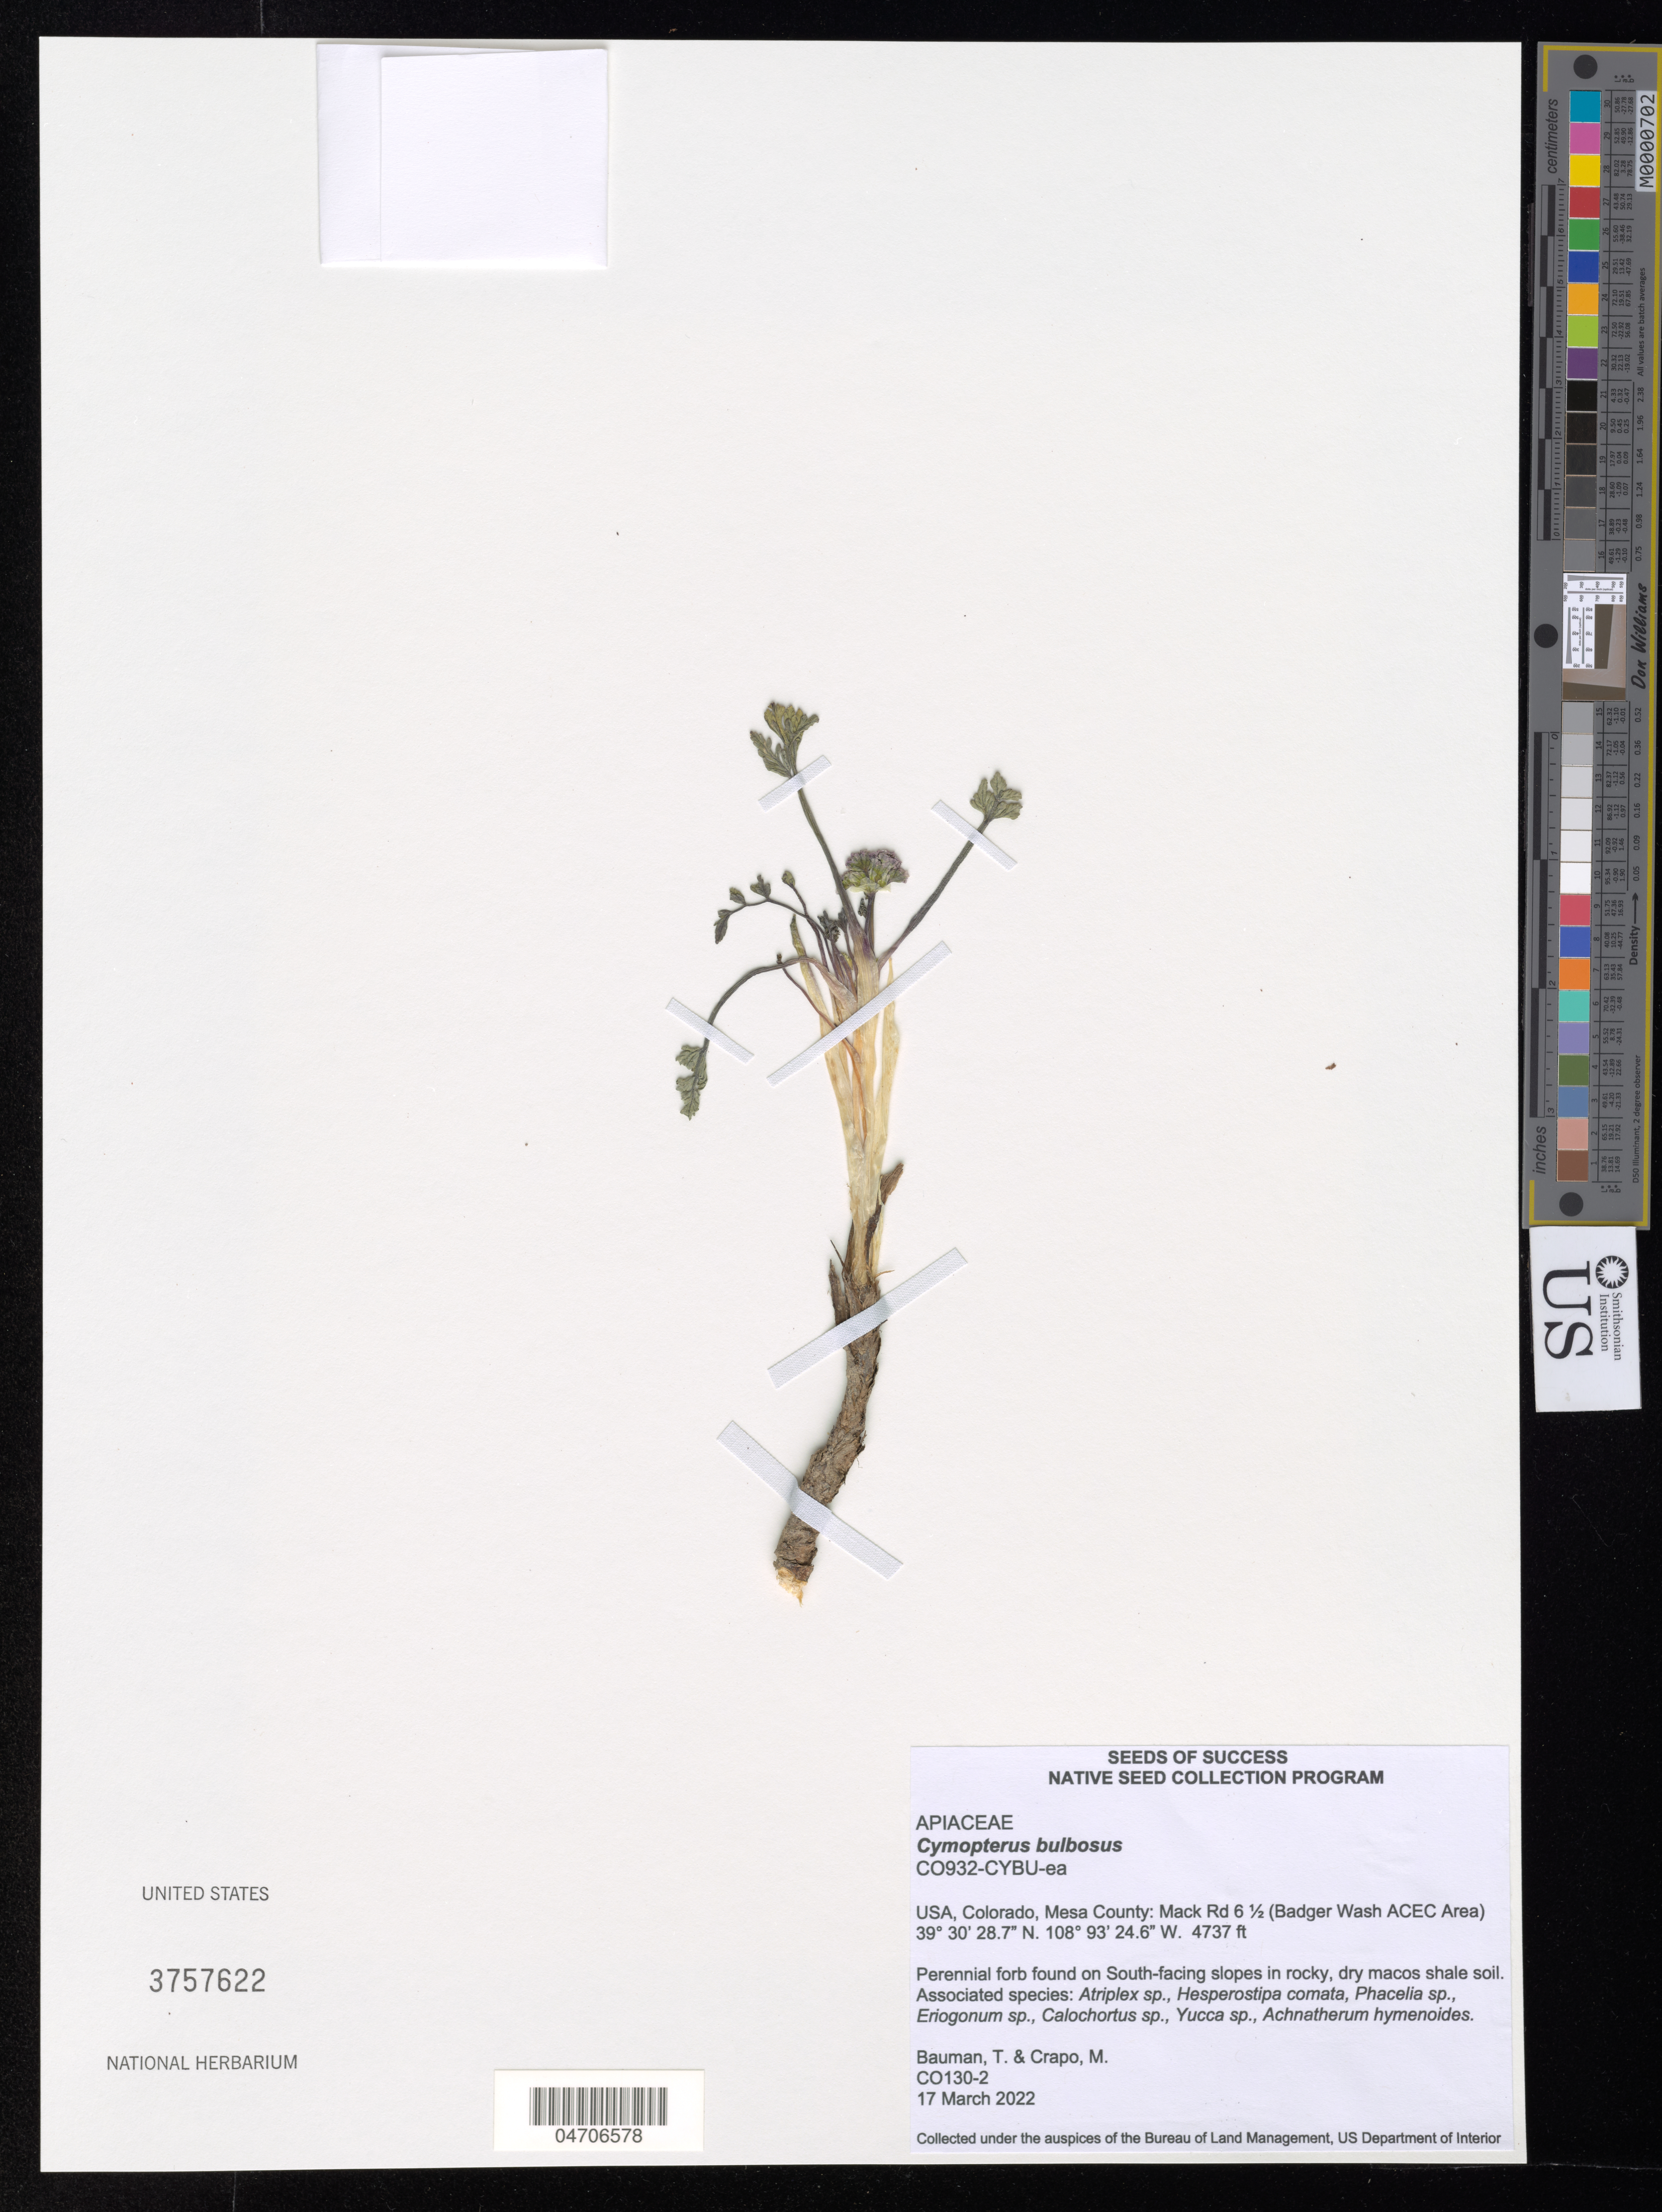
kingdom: Plantae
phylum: Tracheophyta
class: Magnoliopsida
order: Apiales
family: Apiaceae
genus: Cymopterus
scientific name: Cymopterus bulbosus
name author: A. Nelson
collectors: K. Gage & G. Woronow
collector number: CO130-2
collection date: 2022-03-17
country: United States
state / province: Colorado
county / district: Mesa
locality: Mesa County: Mack Rd 6½ (Badger Wash ACEC Area). On South-facing slopes in rocky, dry macos shale soil.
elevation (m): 1444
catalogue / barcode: US 3757622